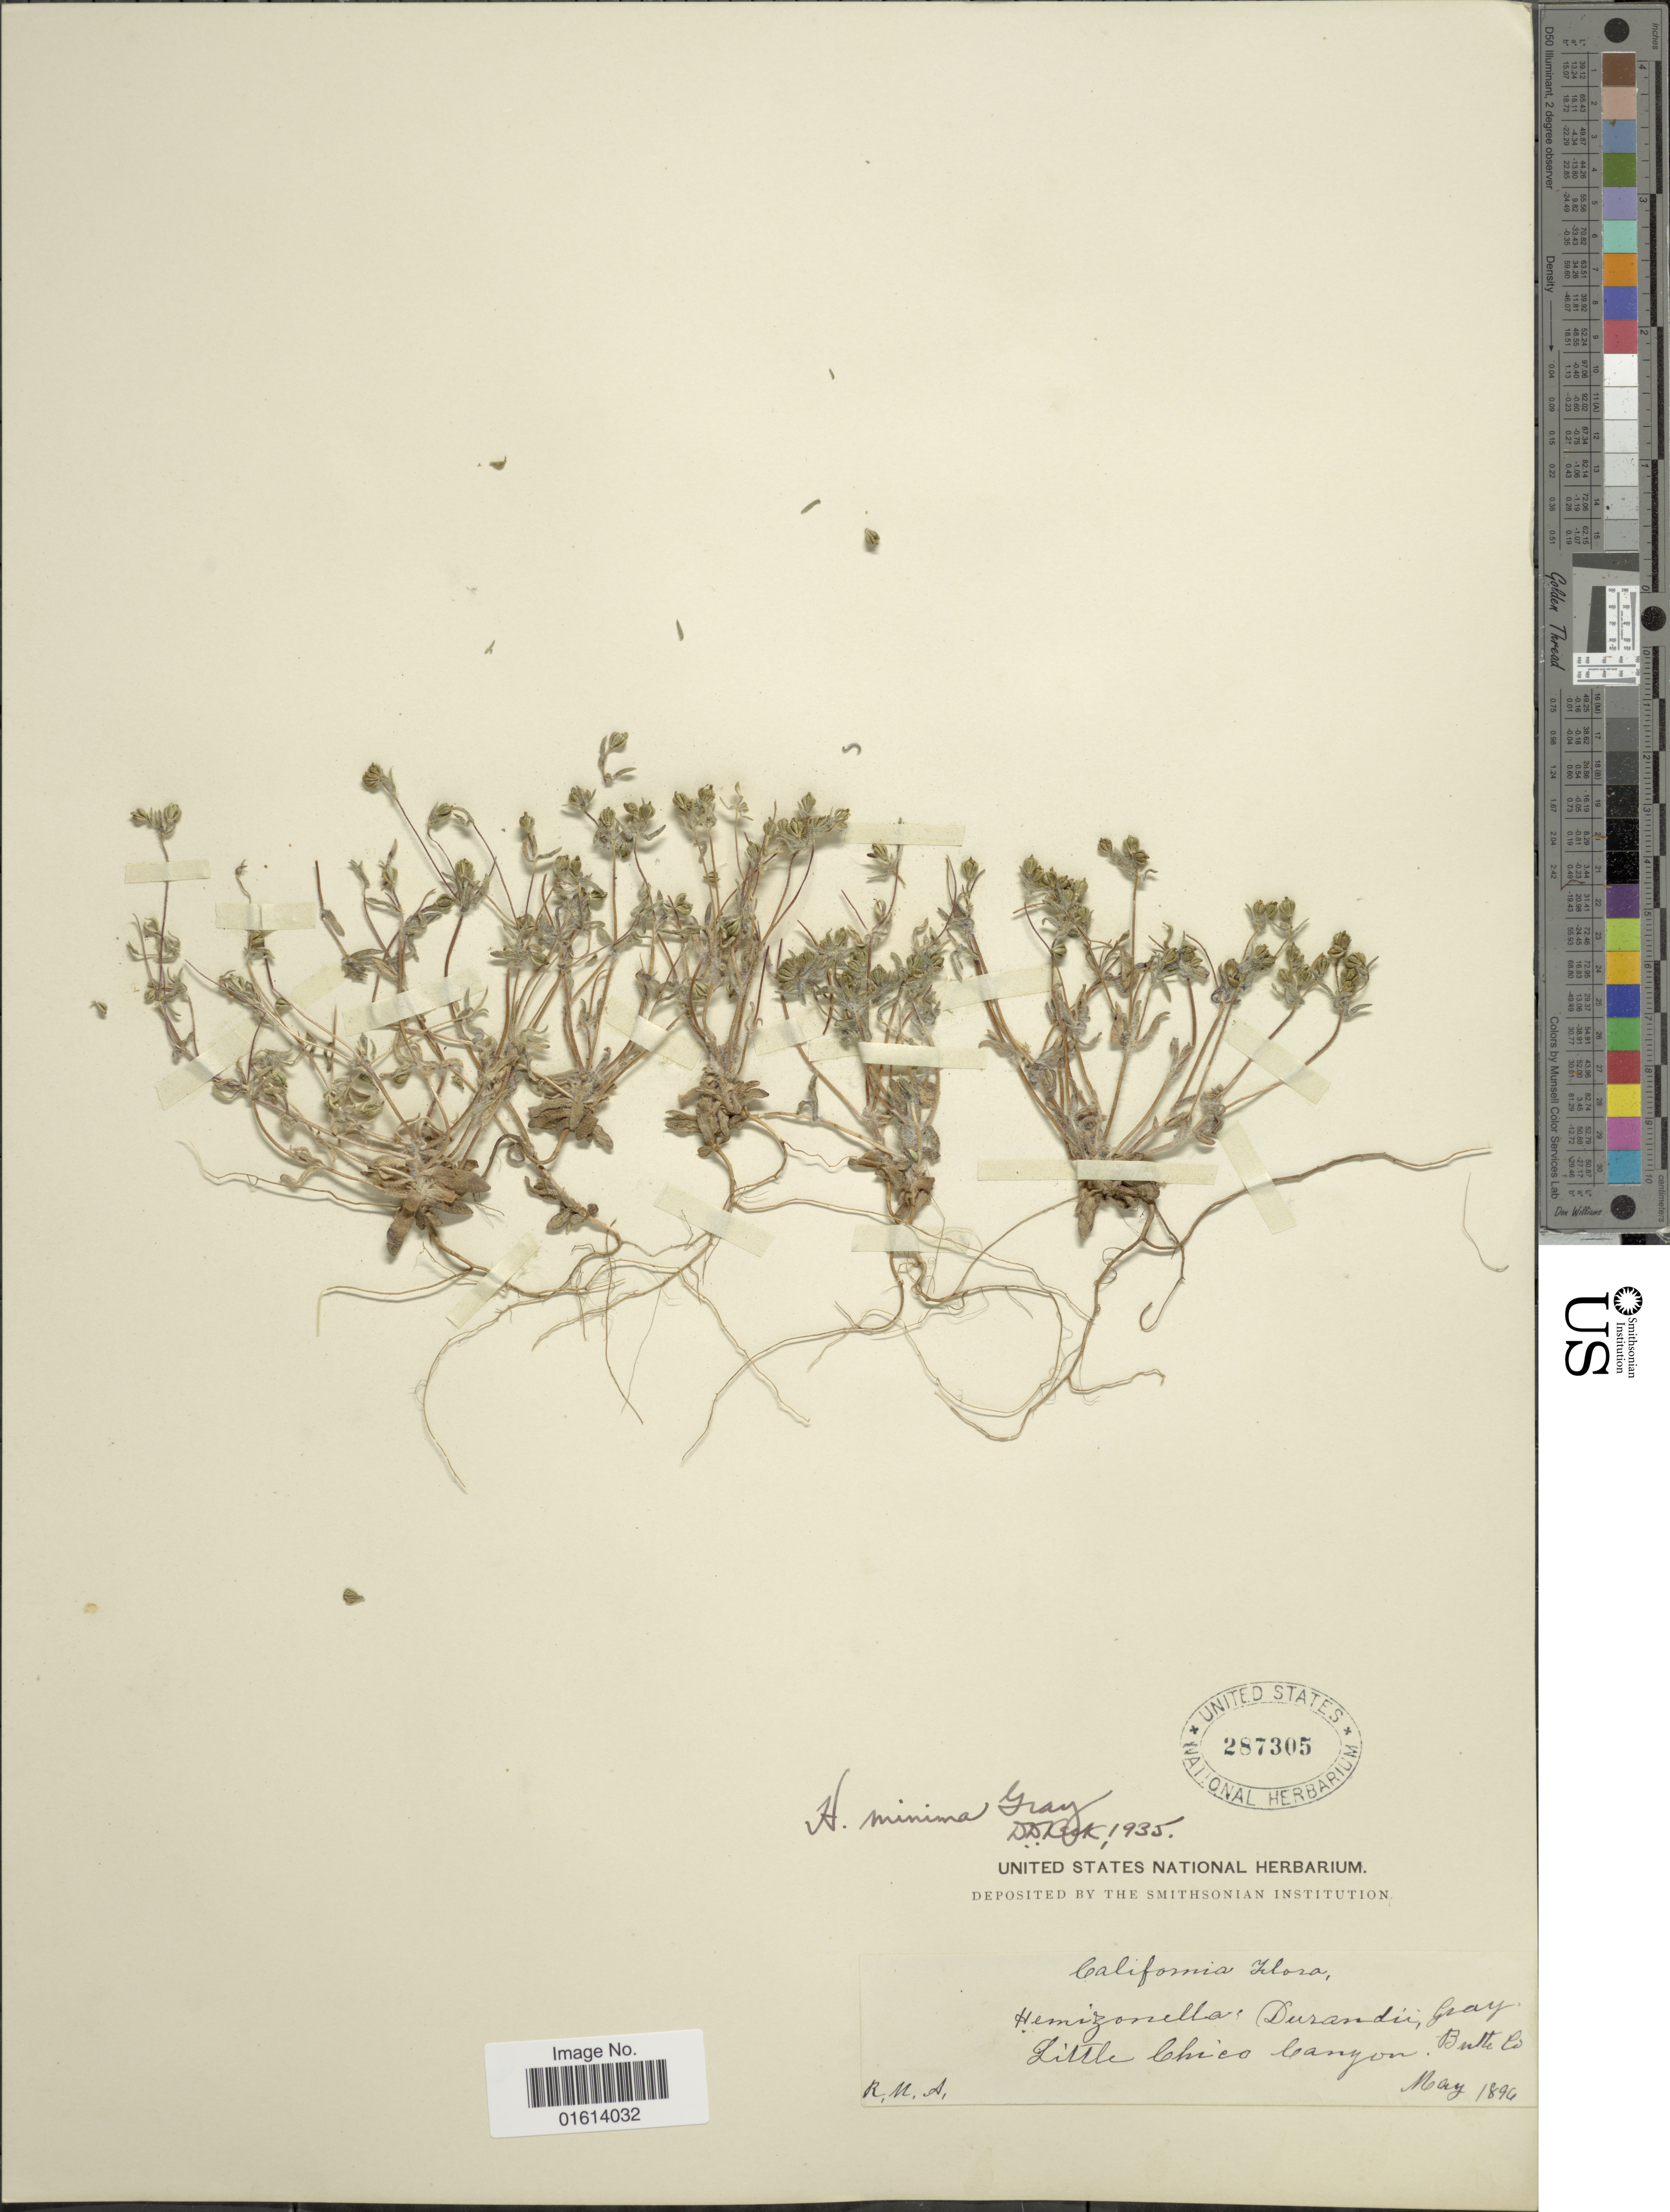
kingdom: Plantae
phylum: Tracheophyta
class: Magnoliopsida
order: Asterales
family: Asteraceae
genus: Hemizonella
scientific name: Hemizonella minima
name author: (A. Gray) A. Gray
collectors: R. M. A.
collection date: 1894-05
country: United States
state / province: California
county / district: Butte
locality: Little Chico Canyon, Butte Co.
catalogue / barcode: US 287305